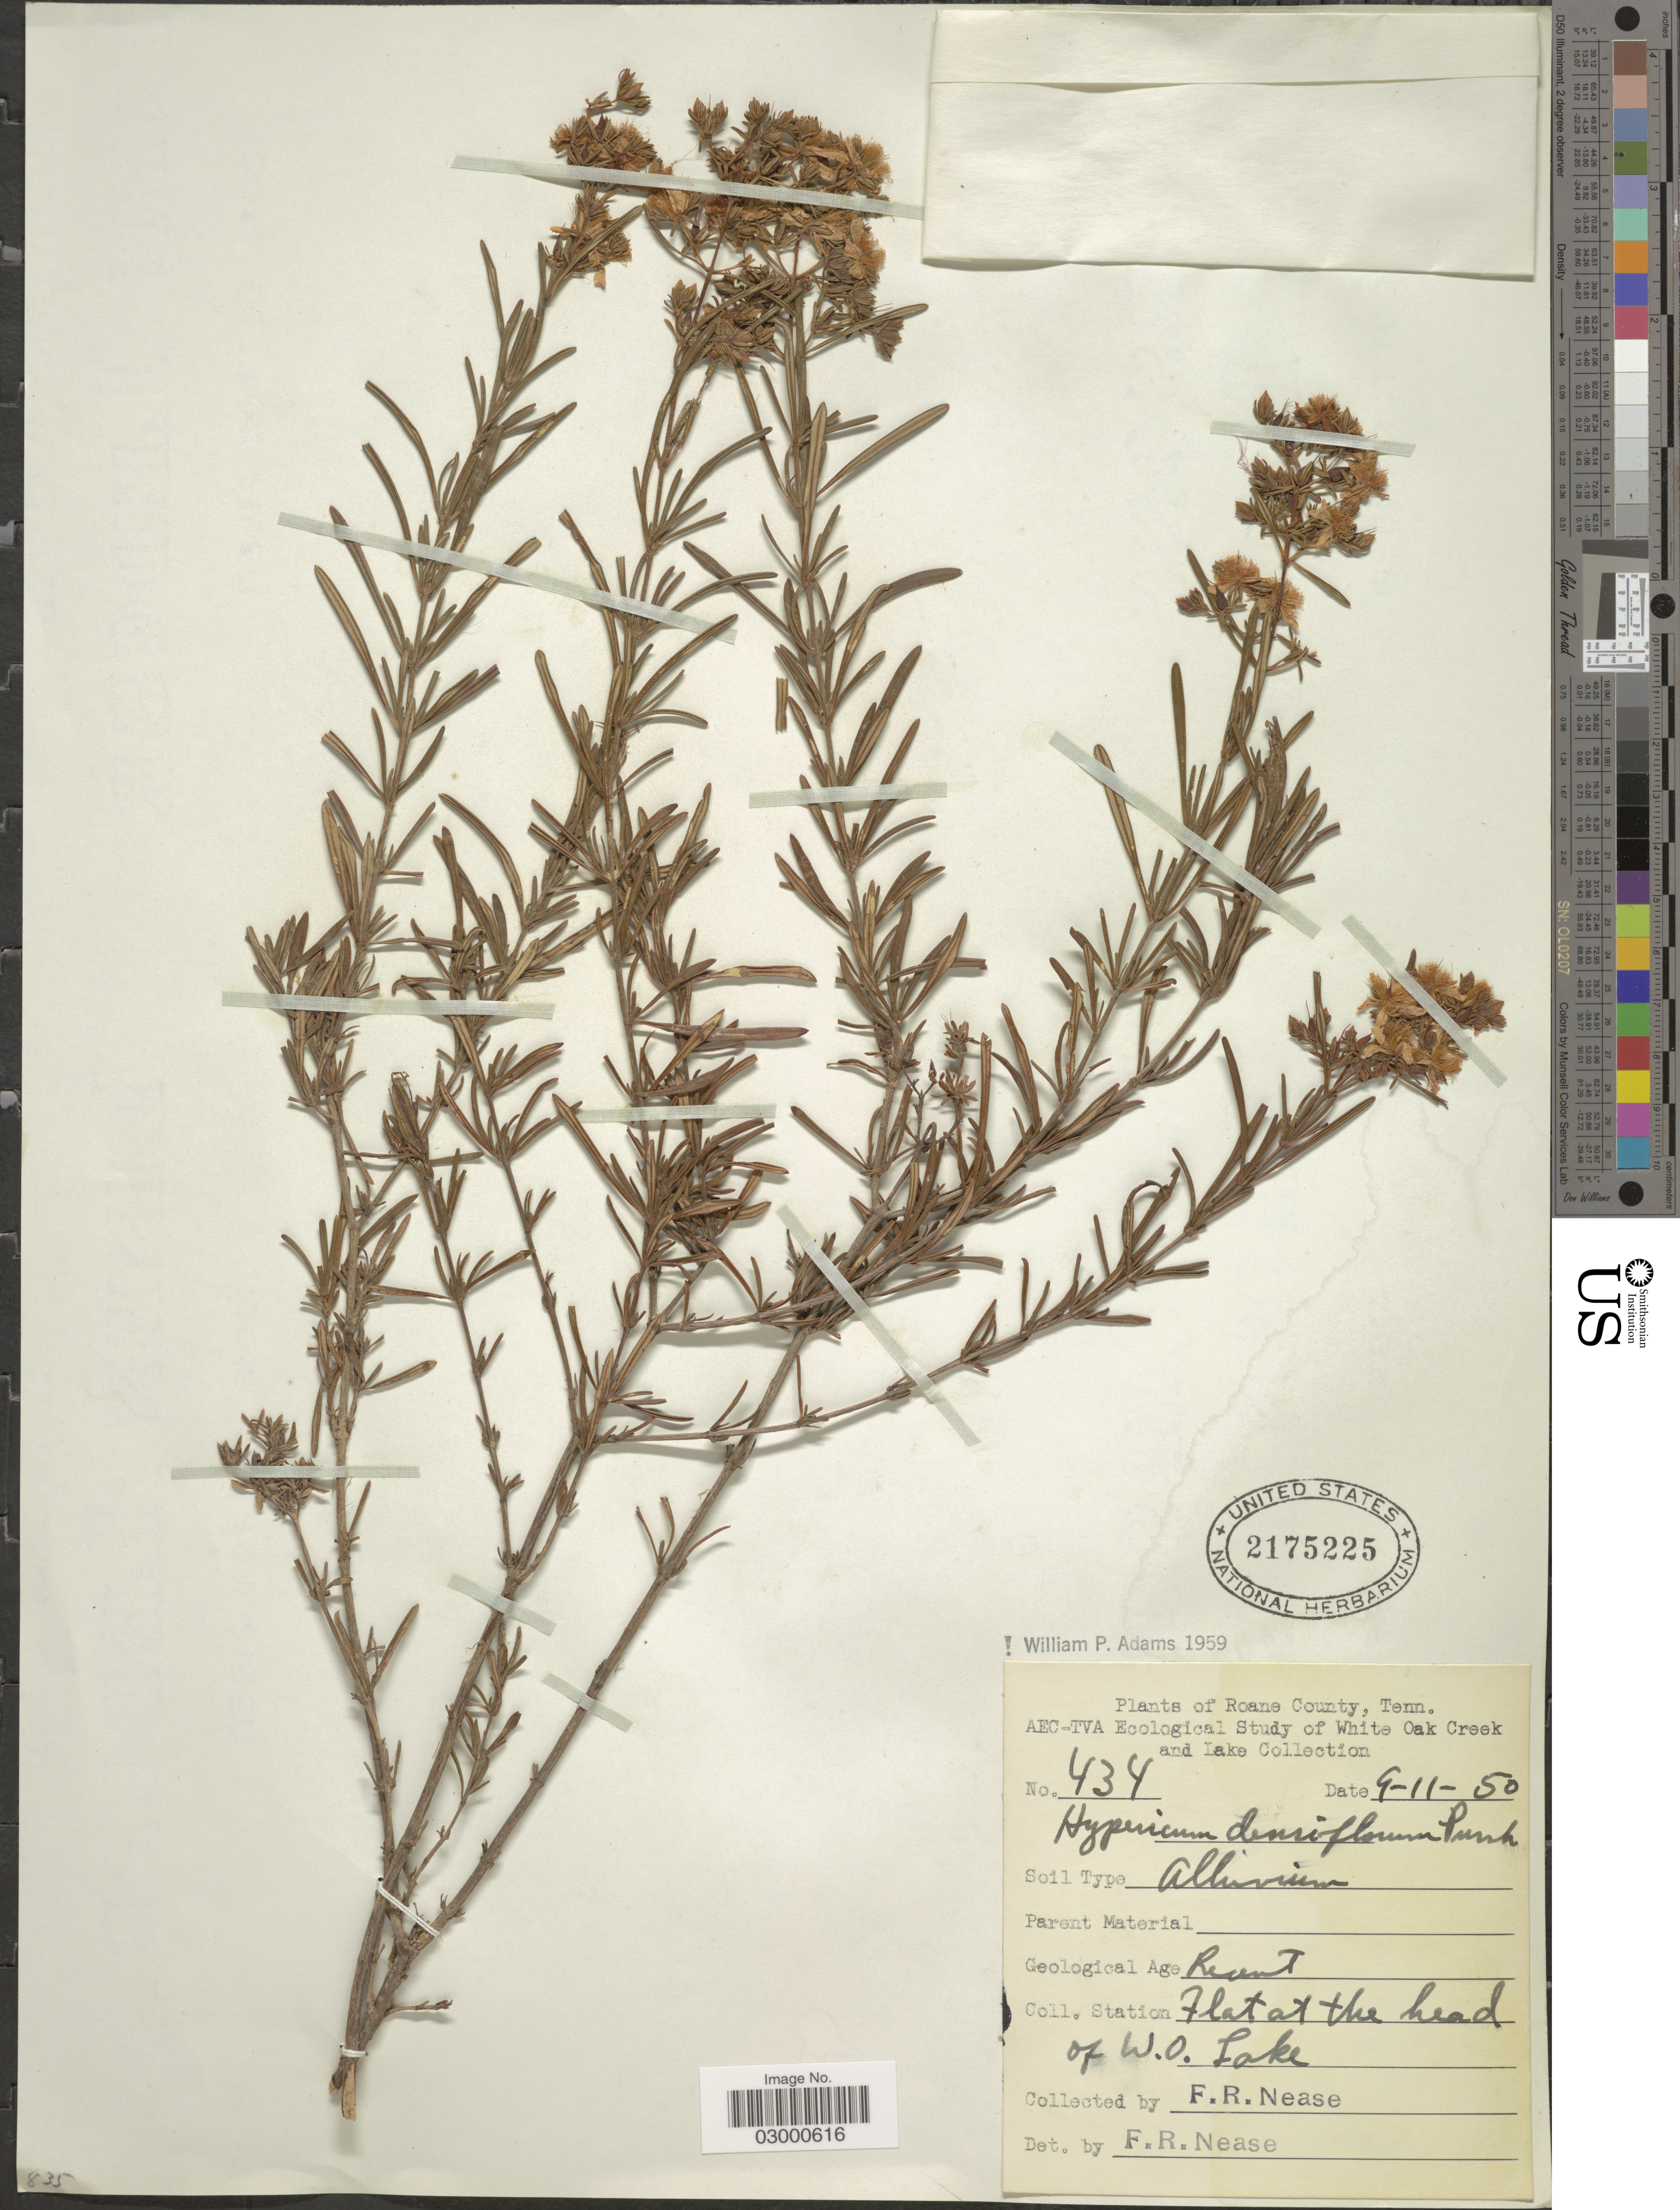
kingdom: Plantae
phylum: Tracheophyta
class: Magnoliopsida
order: Malpighiales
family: Hypericaceae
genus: Hypericum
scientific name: Hypericum densiflorum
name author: Pursh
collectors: F. Nease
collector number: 434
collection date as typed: Transcribed d/m/y: 11/9/50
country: United States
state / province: Tennessee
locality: Roane County, Flat at the head of W.O. Lake.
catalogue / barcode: US 2175225